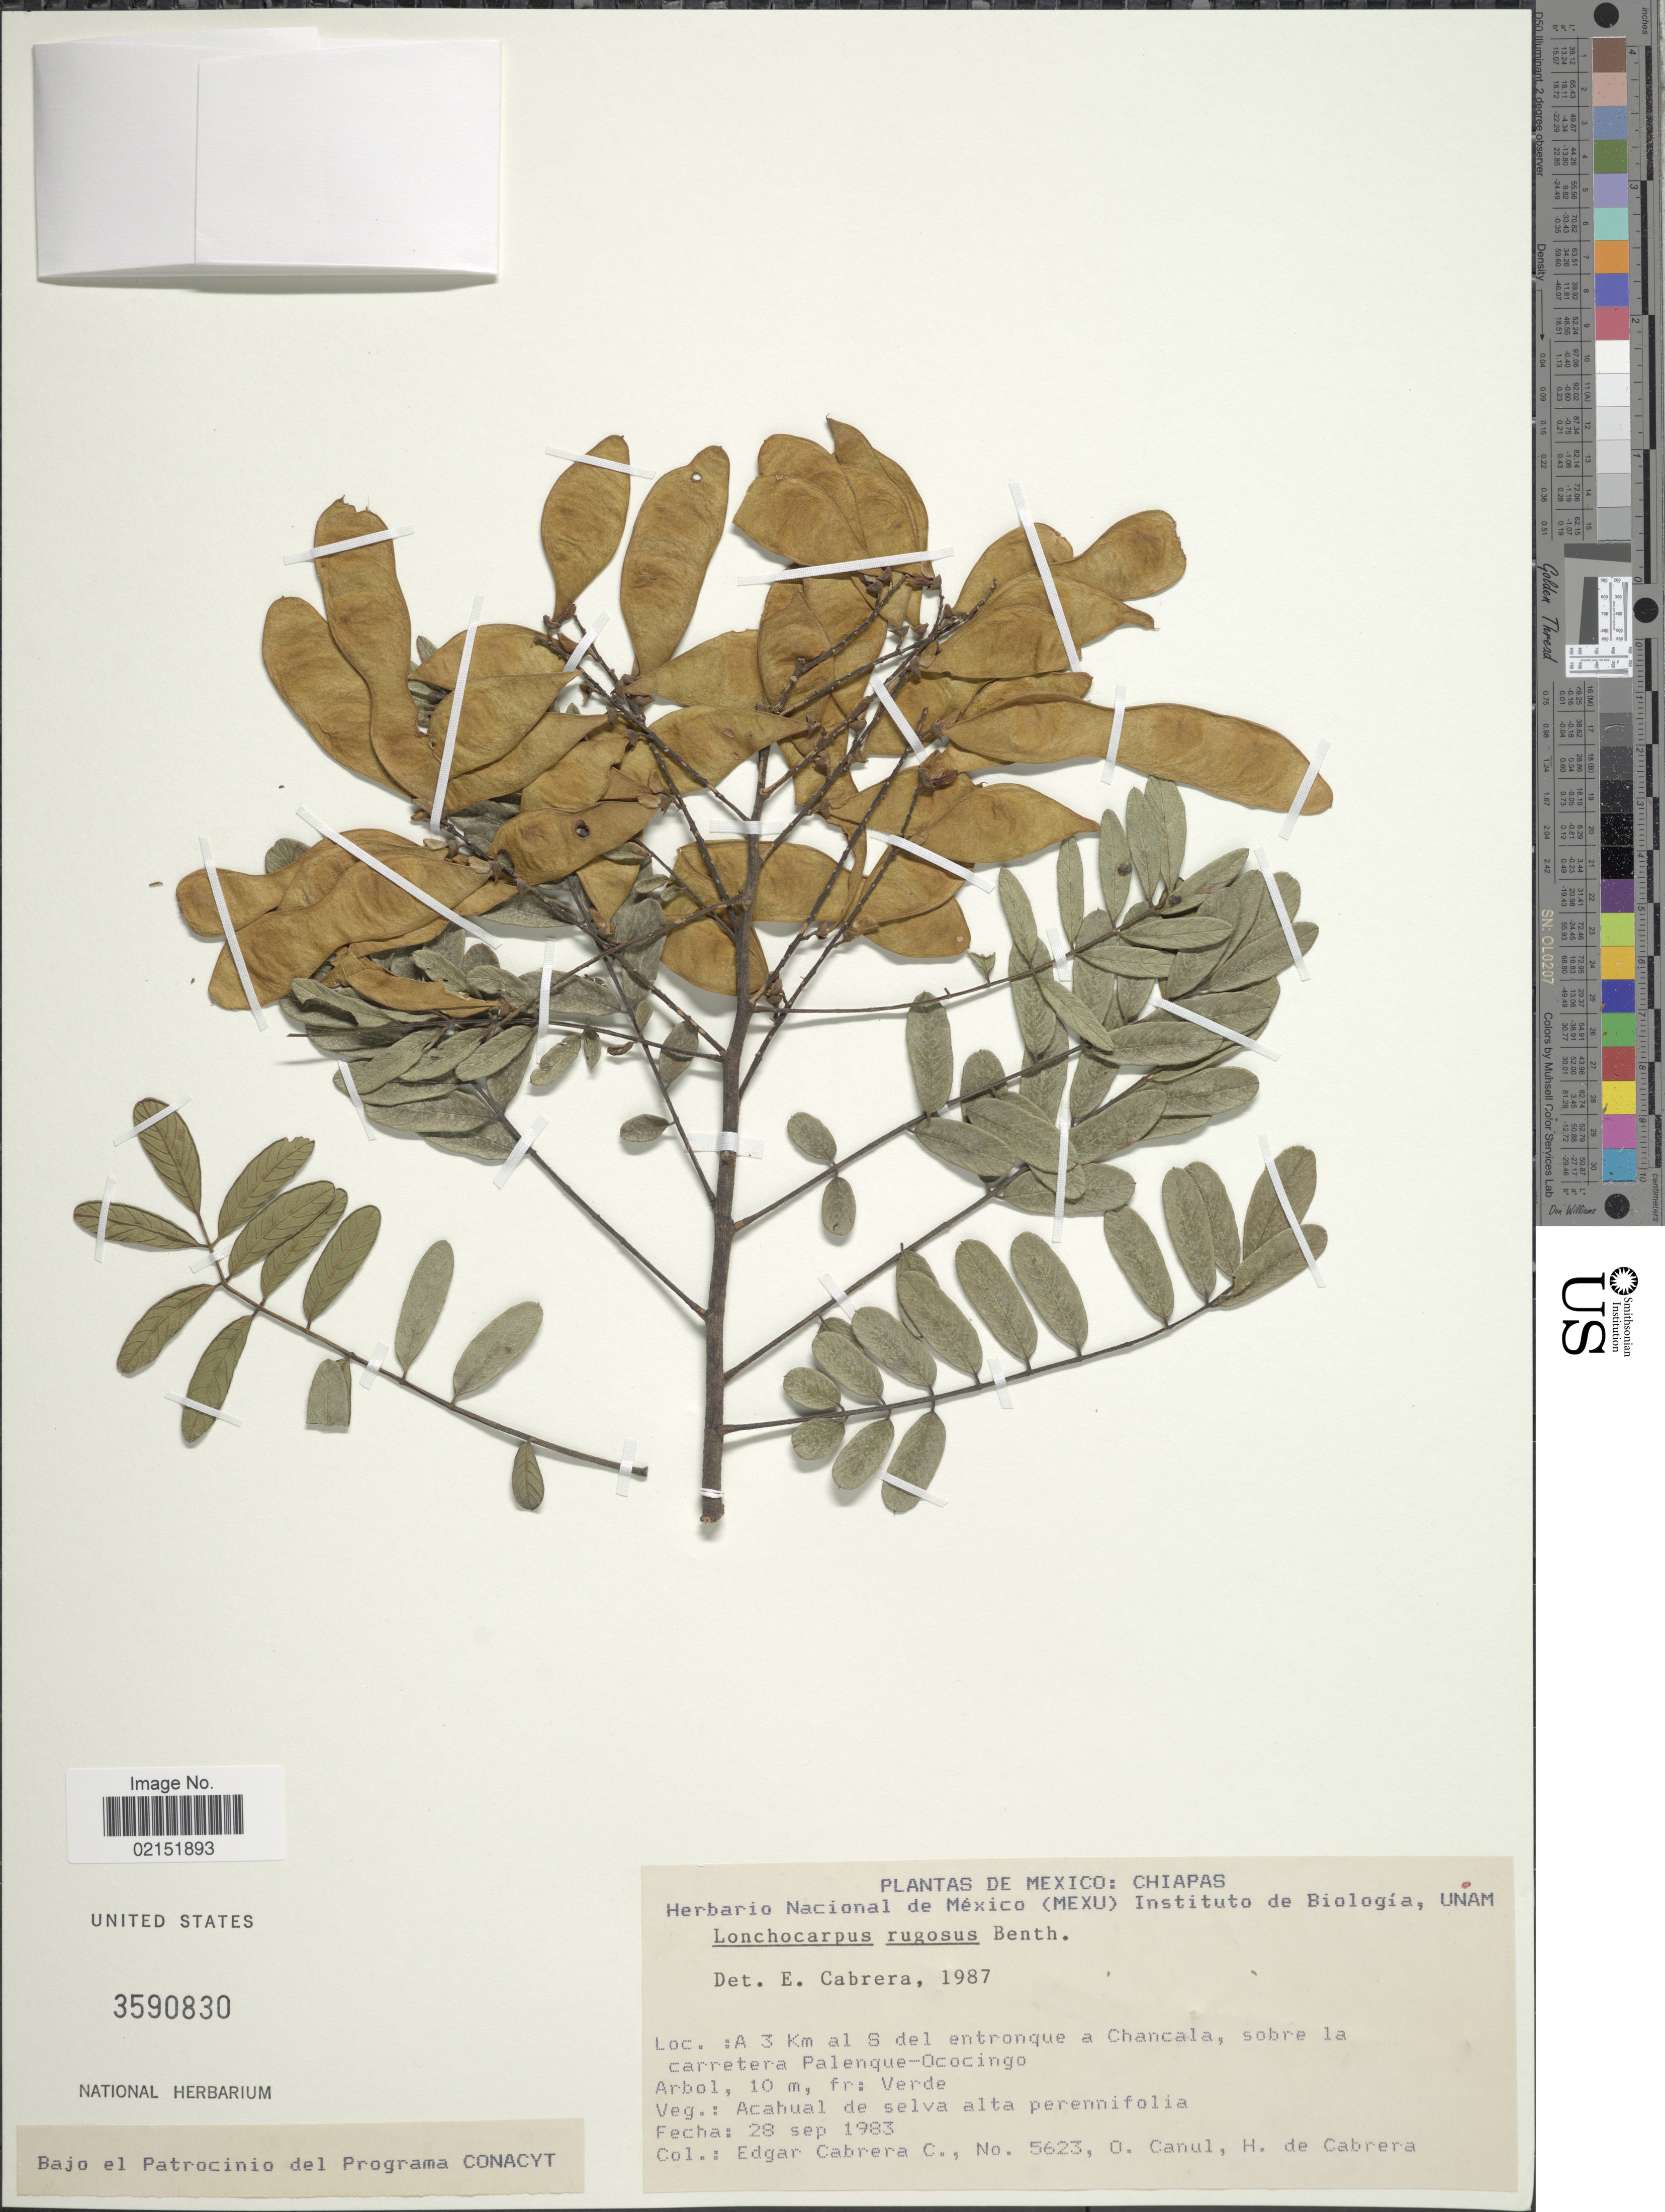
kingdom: Plantae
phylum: Tracheophyta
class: Magnoliopsida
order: Fabales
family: Fabaceae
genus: Lonchocarpus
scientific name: Lonchocarpus rugosus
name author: Benth.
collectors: E. Cabrera C., O. Canul & H. de Cabrera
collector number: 5623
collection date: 1983-09-28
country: Mexico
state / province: Chiapas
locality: A 3 km al S del entronque a Chancala, sobre la carretera Palenque-Ococingo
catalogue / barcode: US 3590830